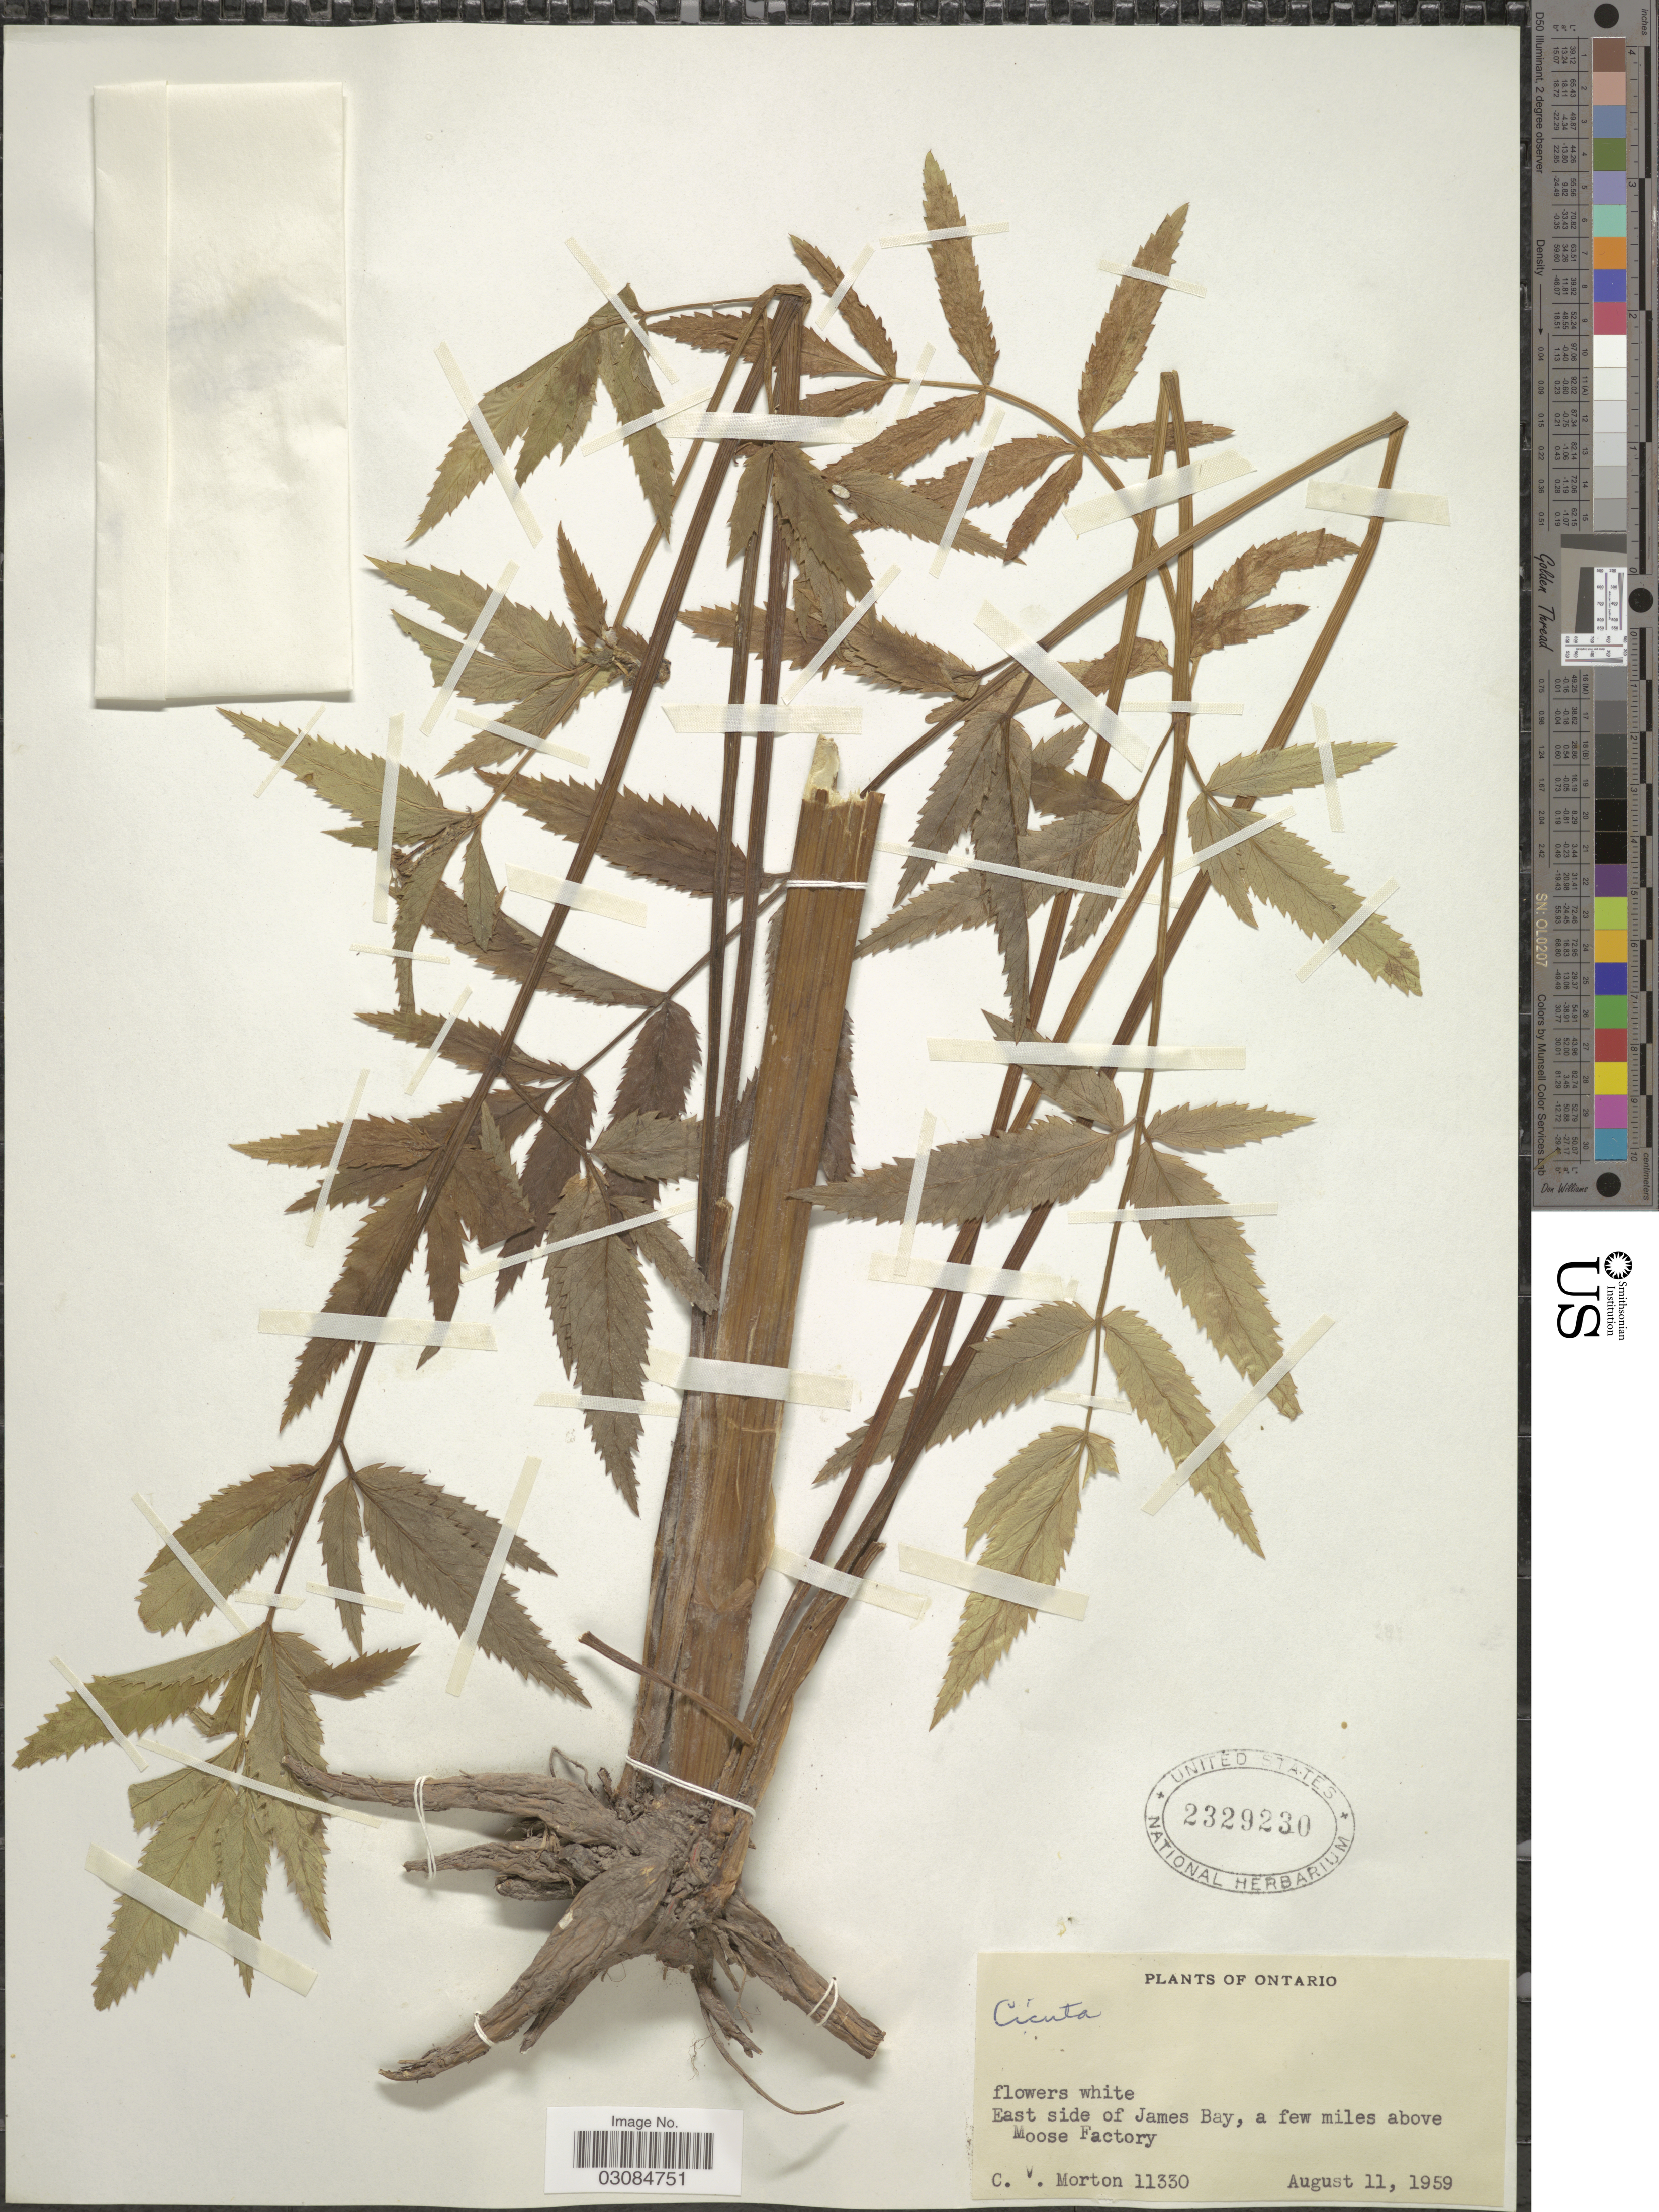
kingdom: Plantae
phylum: Tracheophyta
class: Magnoliopsida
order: Apiales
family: Apiaceae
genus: Cicuta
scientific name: Cicuta sp.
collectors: C. V. Morton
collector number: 11330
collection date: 1959-08-11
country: Canada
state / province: Ontario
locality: East side of James Bay, a few miles above Moose Factory.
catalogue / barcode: US 2329230